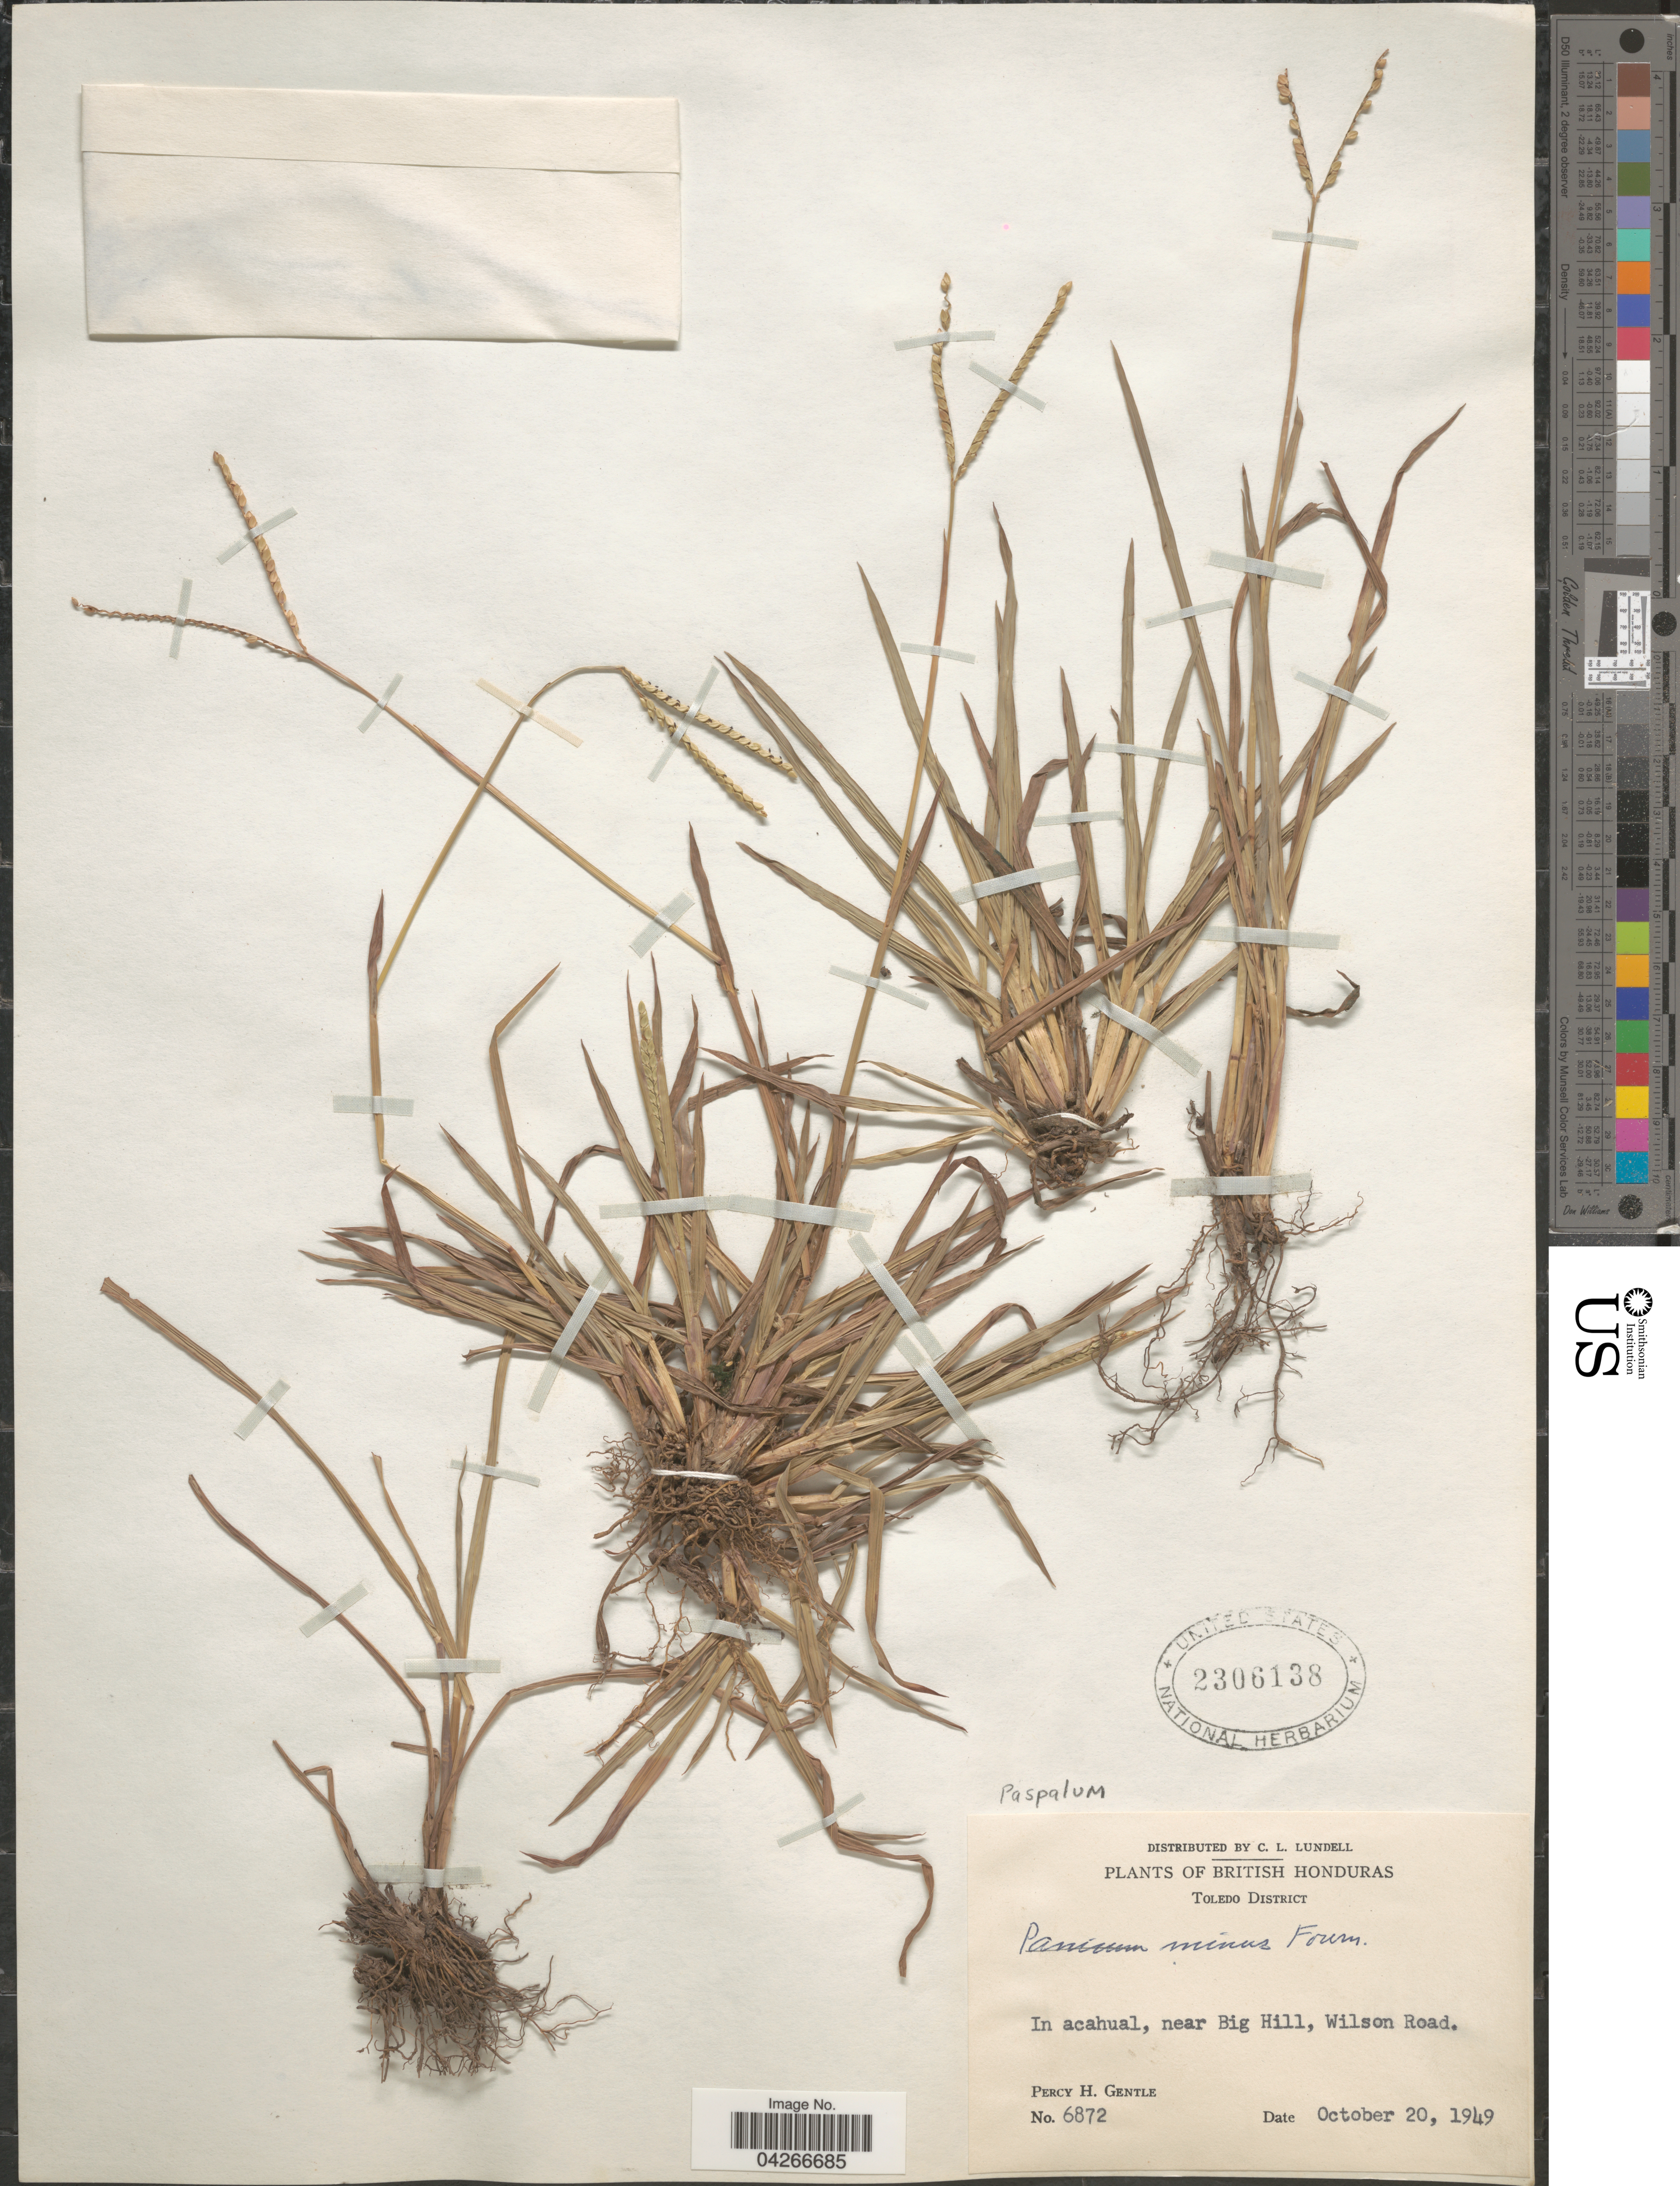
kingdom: Plantae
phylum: Tracheophyta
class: Liliopsida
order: Poales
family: Poaceae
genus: Paspalum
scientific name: Paspalum minus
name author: E. Fourn.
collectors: P. H. Gentle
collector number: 6872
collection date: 1949-10-20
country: Belize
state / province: Toledo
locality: British Honduras. Toledo District. In acahual, near Big Hill, Wilson Road.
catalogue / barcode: US 2306138